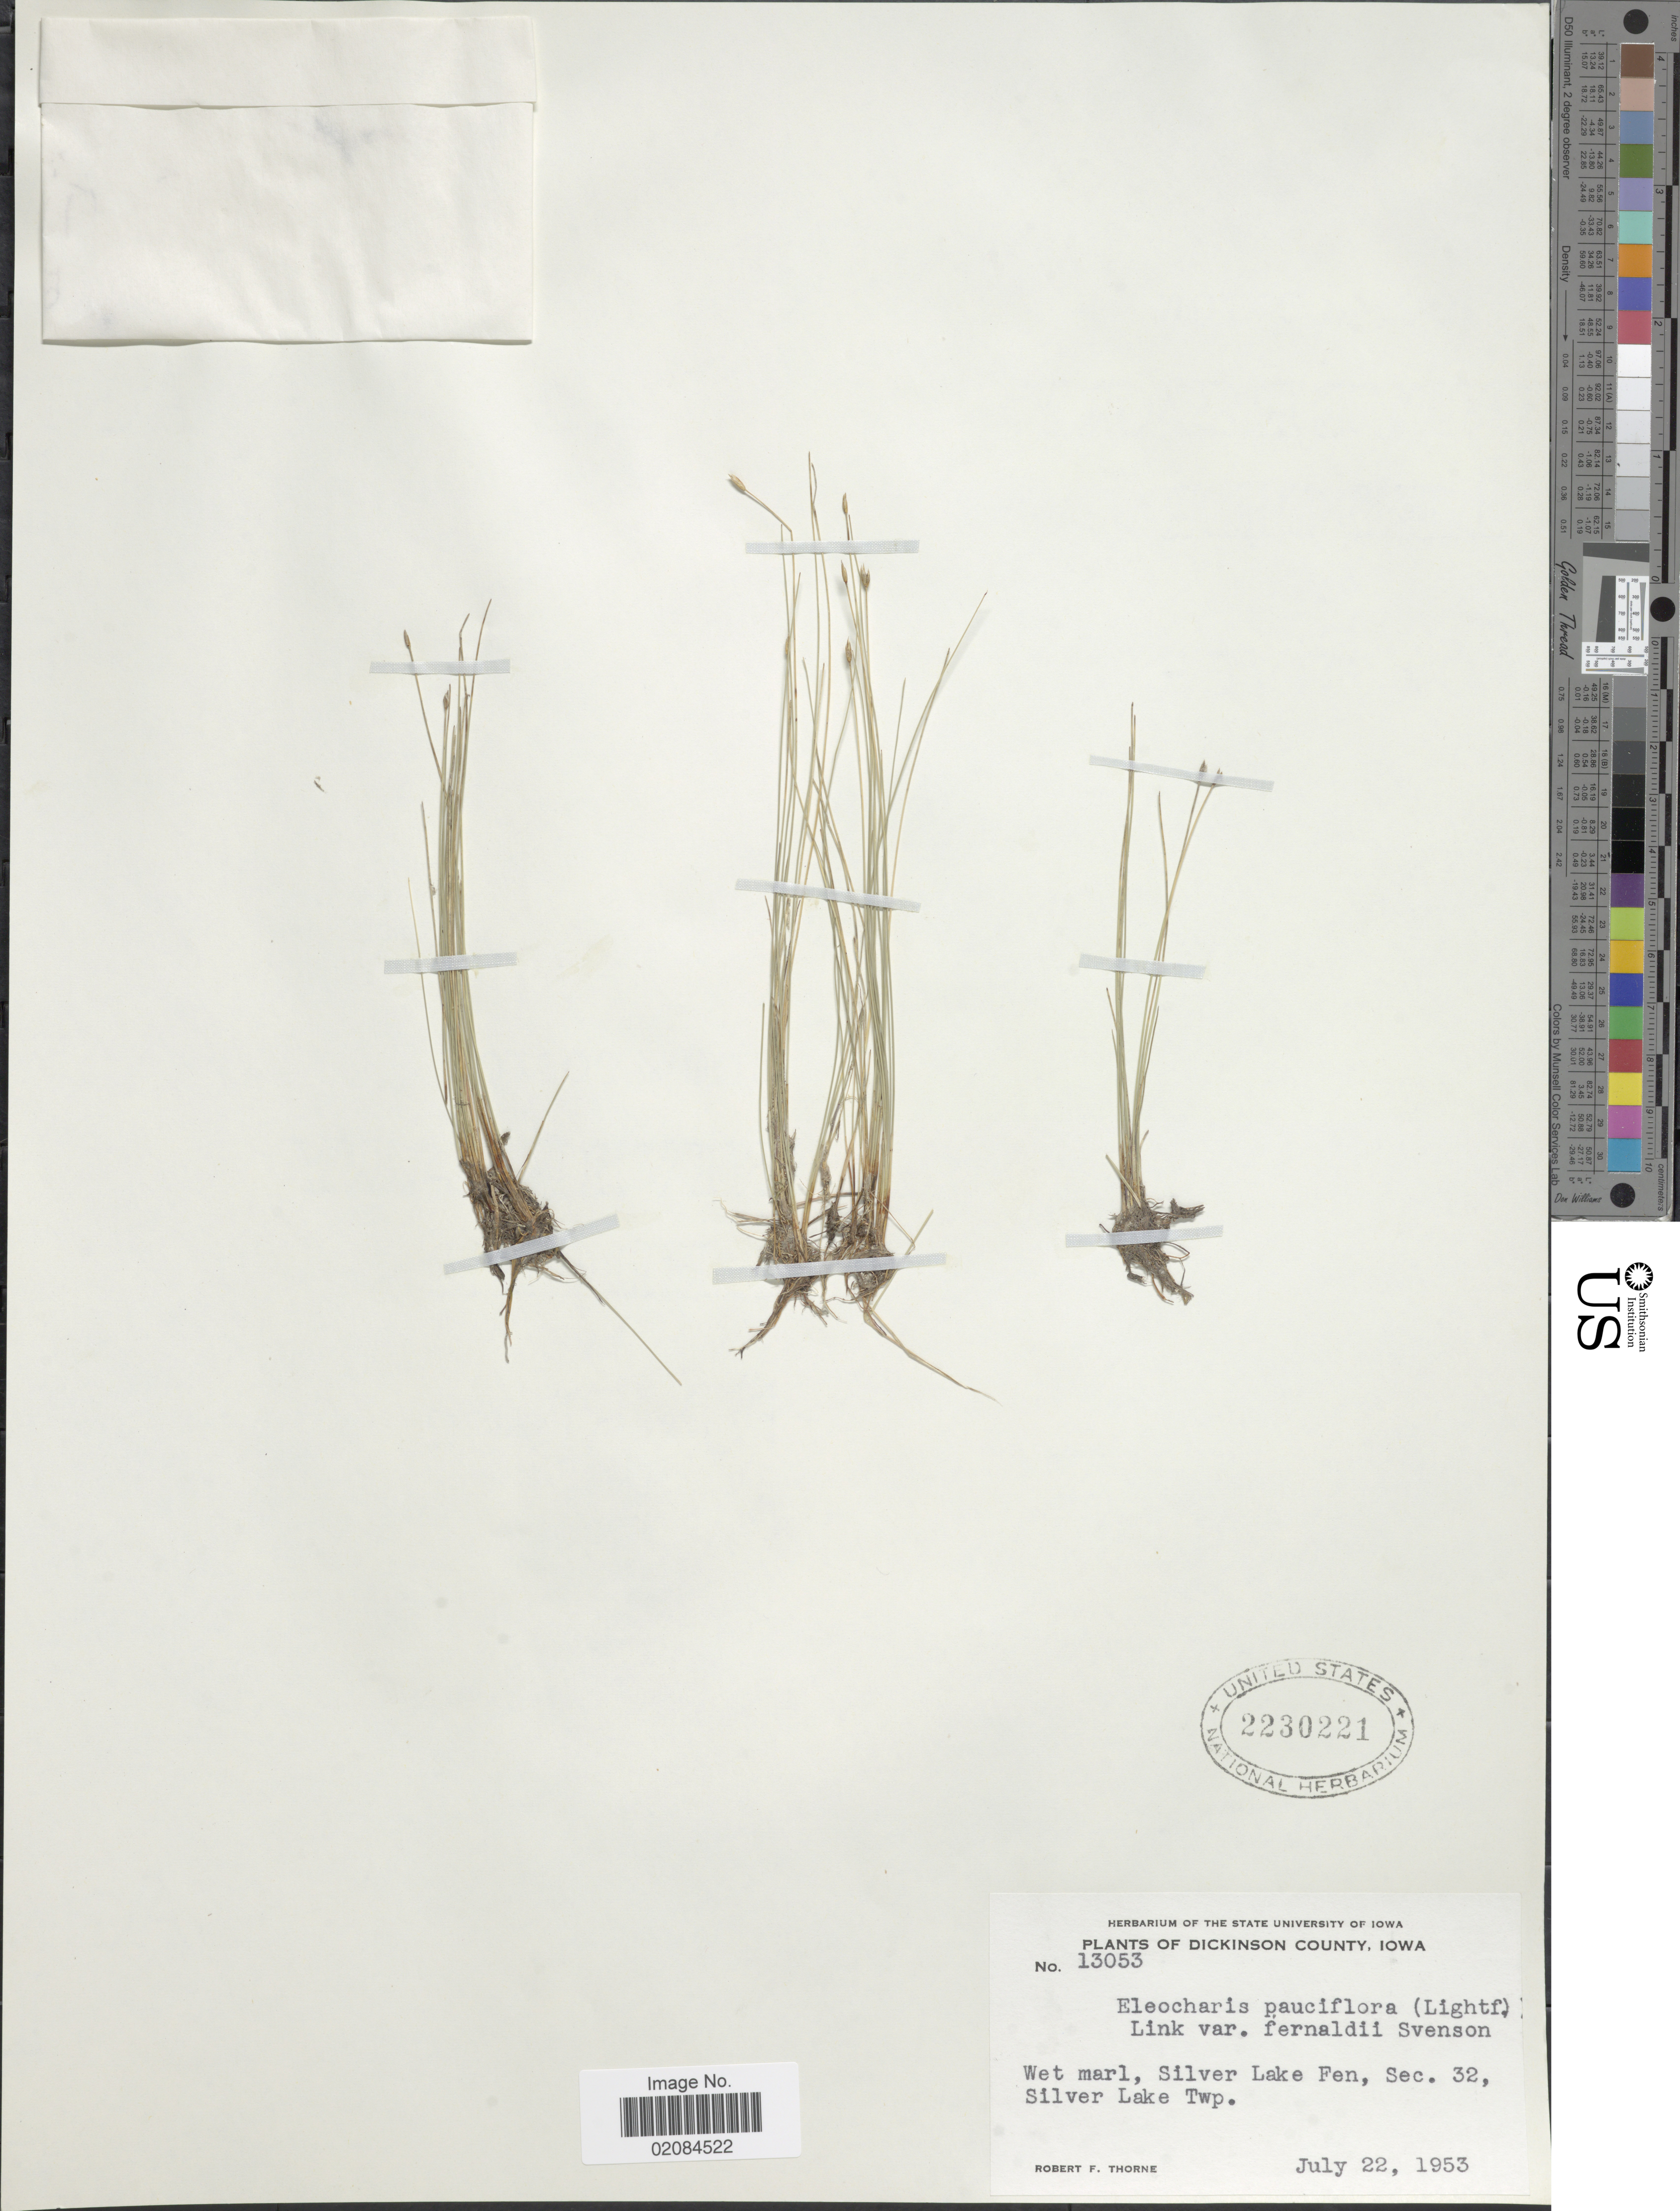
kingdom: Plantae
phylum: Tracheophyta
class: Liliopsida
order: Poales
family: Cyperaceae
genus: Eleocharis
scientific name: Eleocharis quinqueflora subsp. fernaldii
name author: (Svenson) Hultén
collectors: R. F. Thorne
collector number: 13053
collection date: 1953-07-22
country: United States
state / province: Iowa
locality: Silver Lake Fen, Sec. 32, Silver Lake Twp. Dickinson County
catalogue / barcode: US 2230221